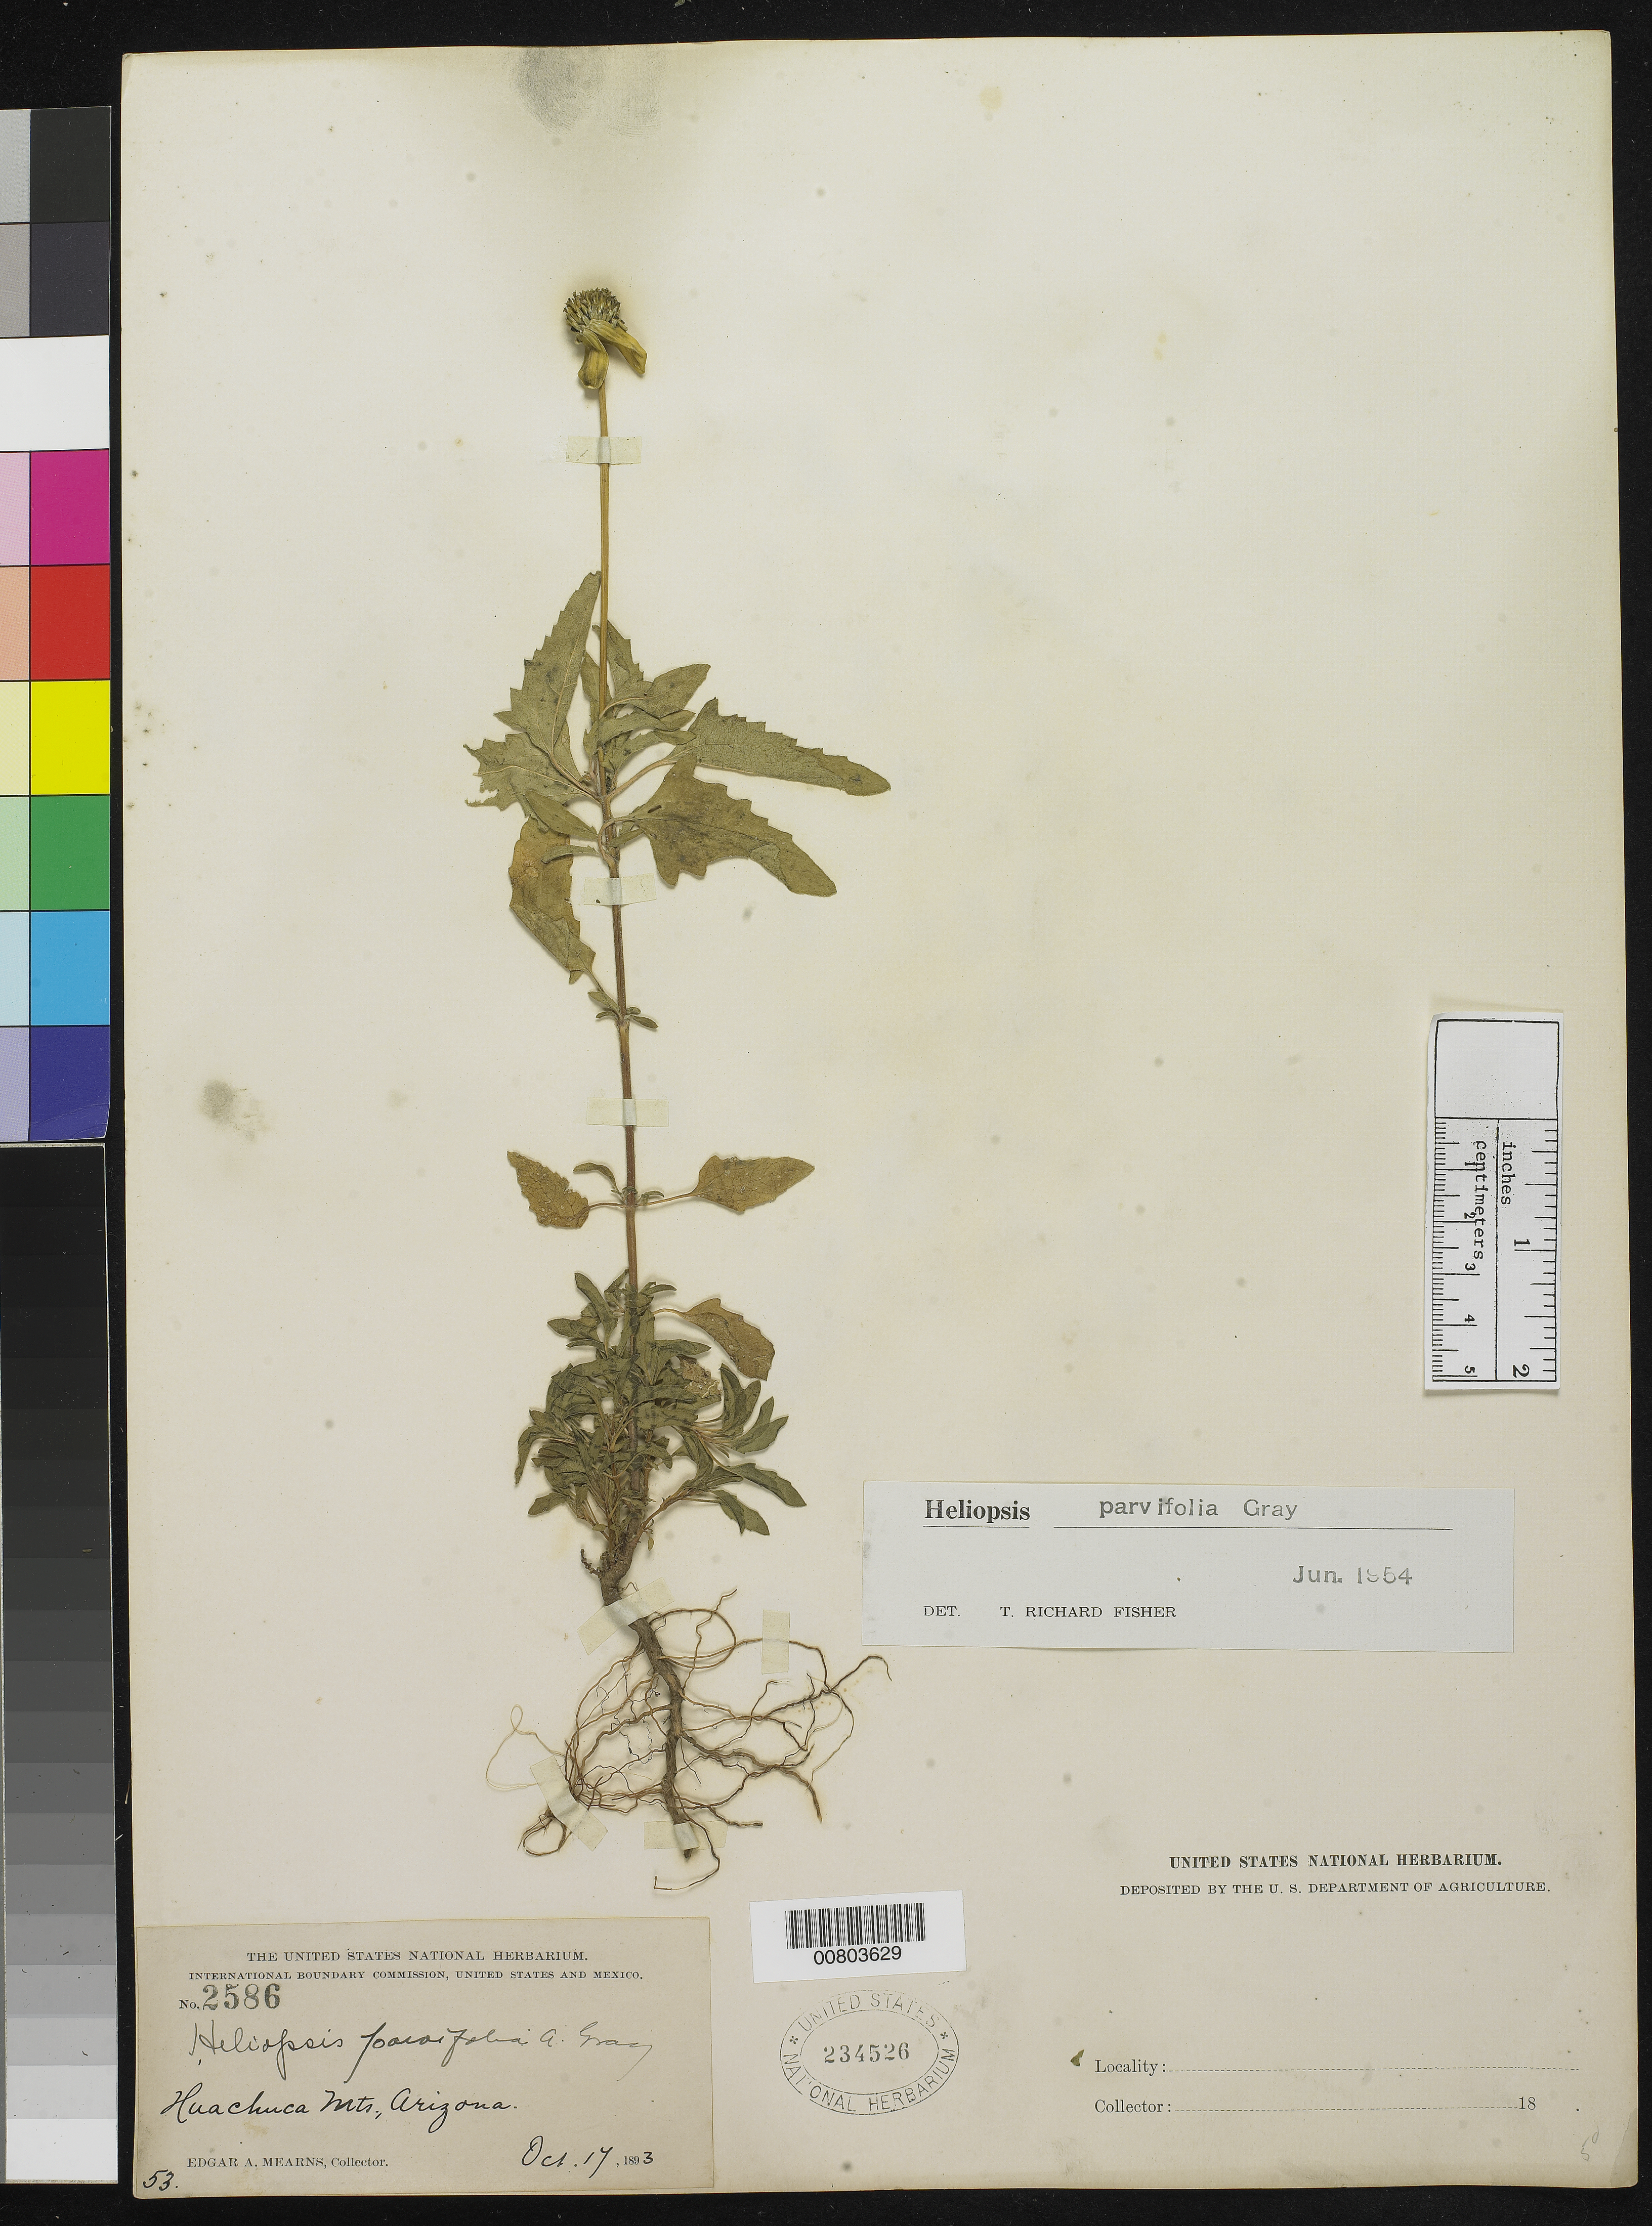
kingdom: Plantae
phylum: Tracheophyta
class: Magnoliopsida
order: Asterales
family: Asteraceae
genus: Heliopsis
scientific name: Heliopsis parvifolia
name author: A. Gray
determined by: Fisher, T. R.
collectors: E. A. Mearns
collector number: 2586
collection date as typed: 17 Oct 1893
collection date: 1893-10-17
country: United States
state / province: Arizona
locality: Huachuca Mts.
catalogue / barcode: US 234526